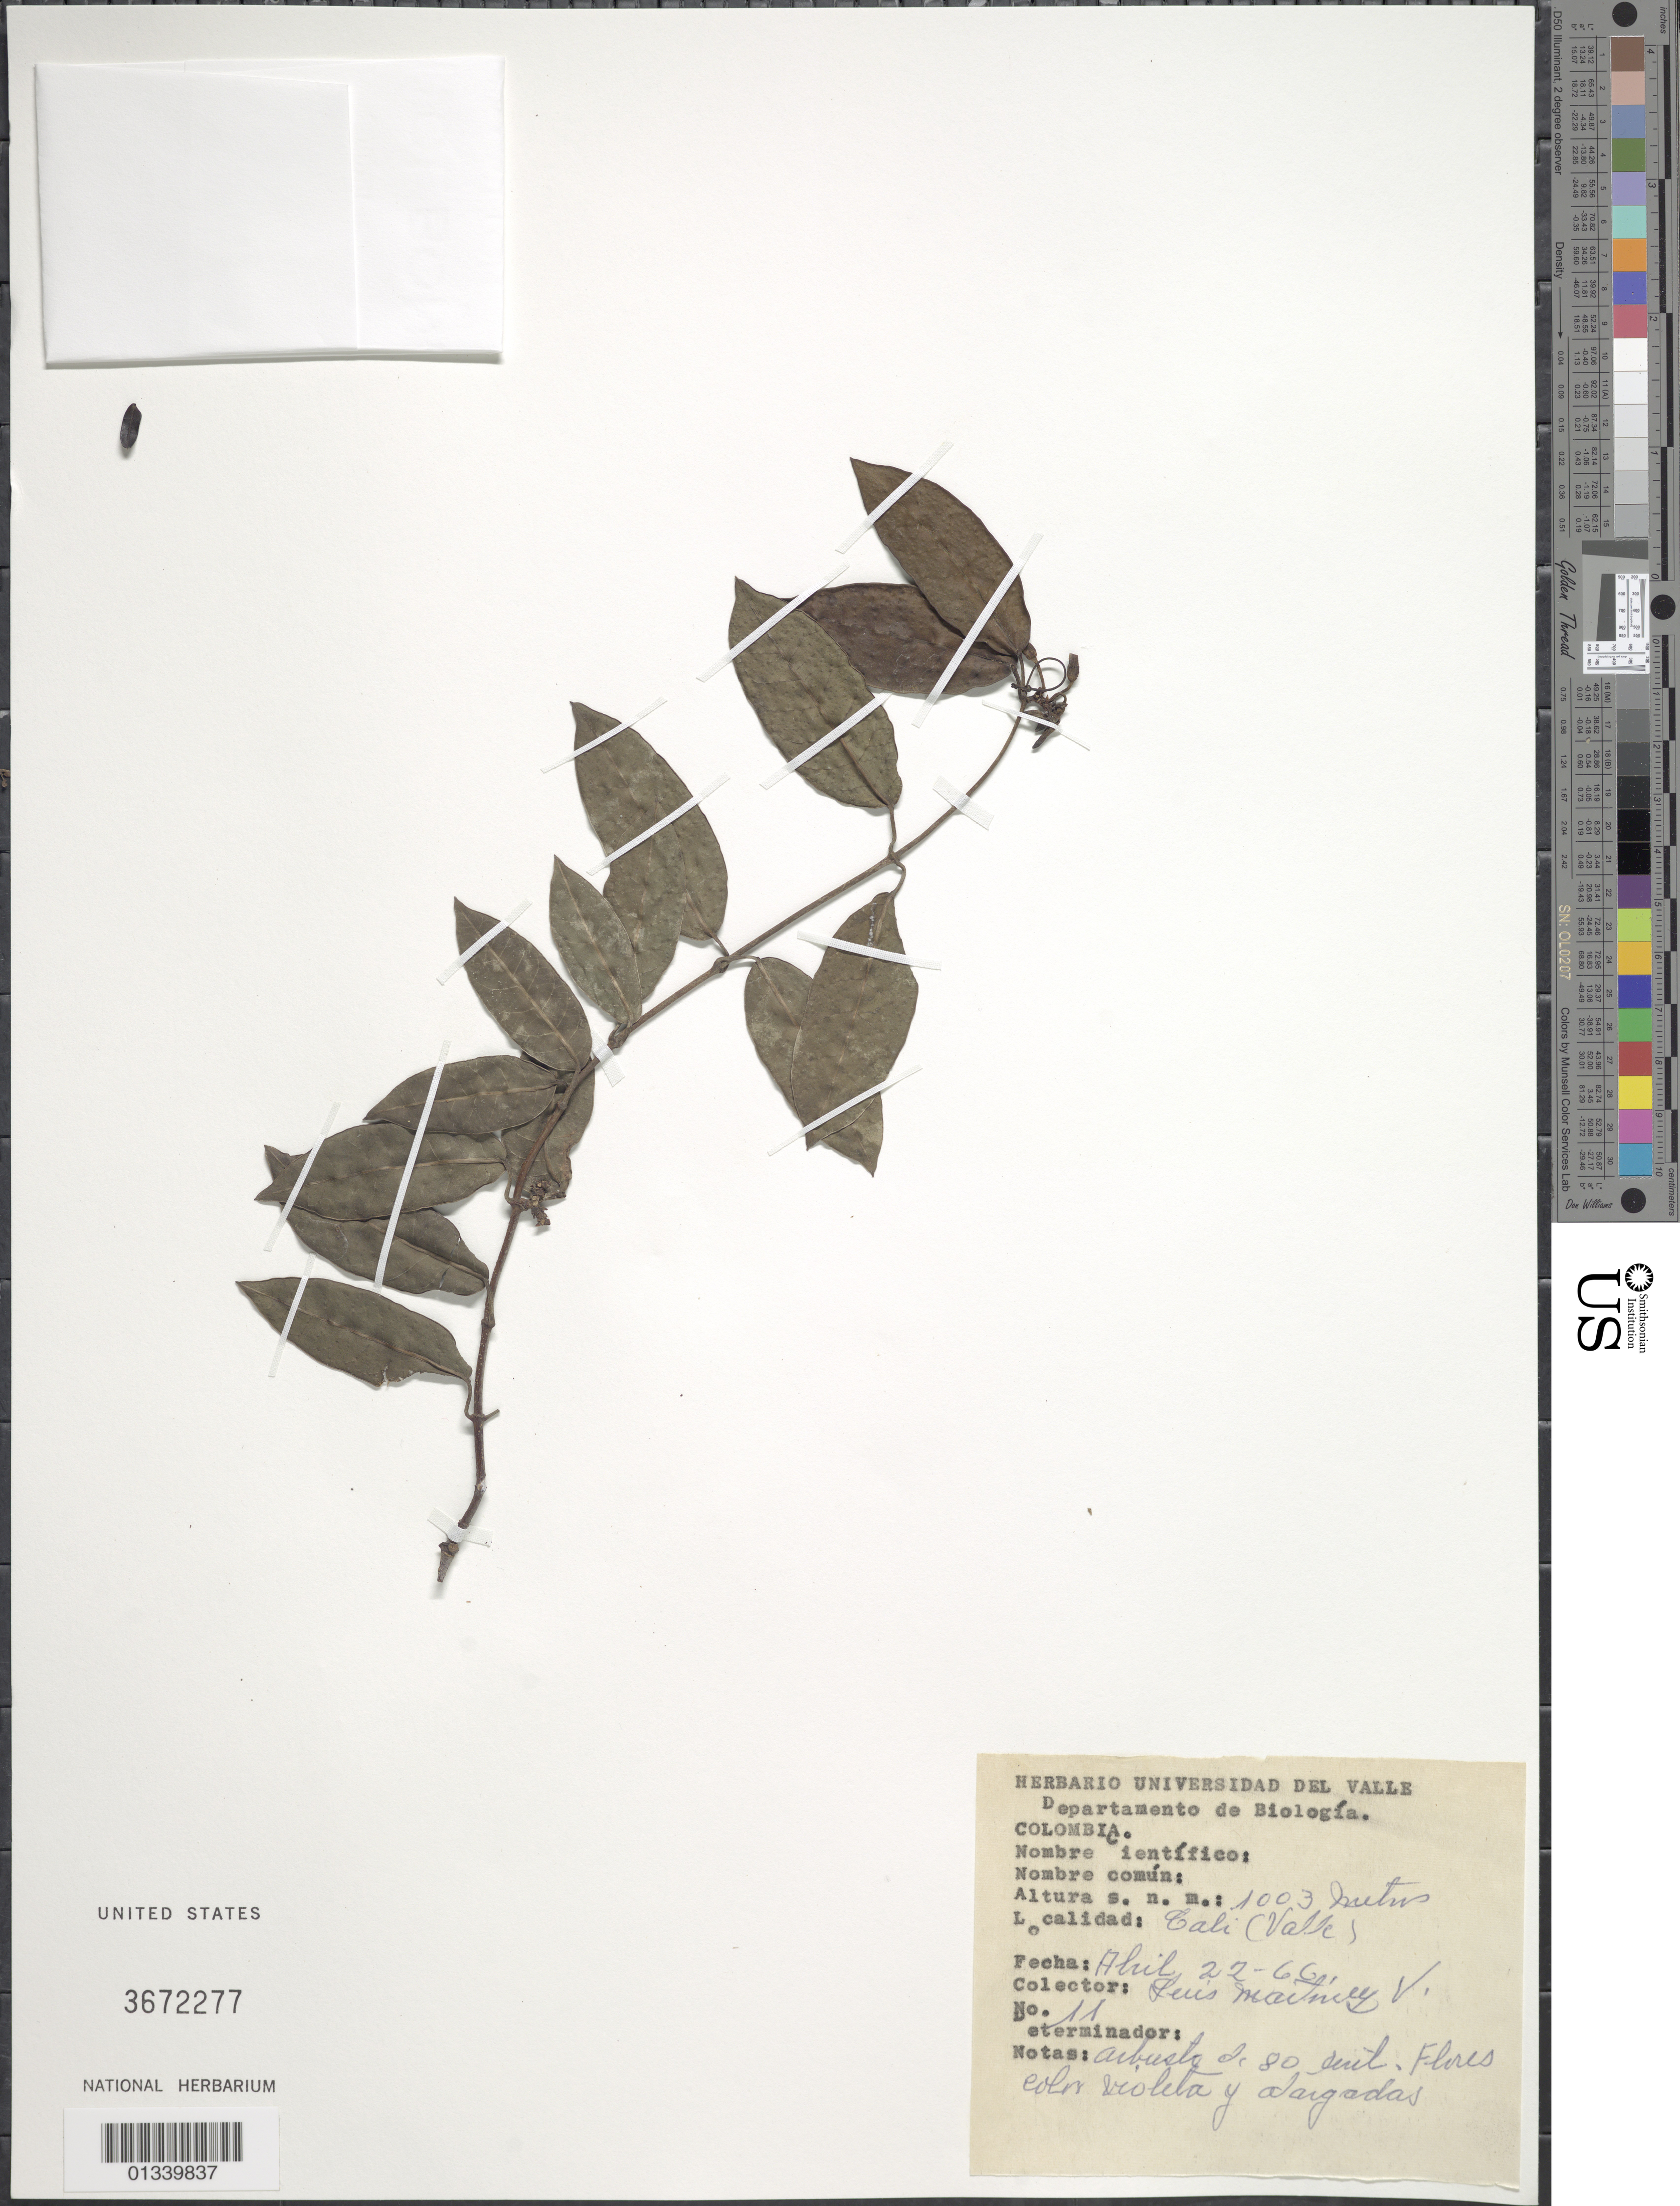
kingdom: Plantae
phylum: Tracheophyta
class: Magnoliopsida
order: Gentianales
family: Apocynaceae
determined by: Strong, Mark T., (BOT), Smithsonian Institution - National Museum of Natural History (UNITED STATES)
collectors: L. Maitiney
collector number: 11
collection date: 1966-04-22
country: Colombia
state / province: Valle del Cauca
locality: Cali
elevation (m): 1003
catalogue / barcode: US 3672277